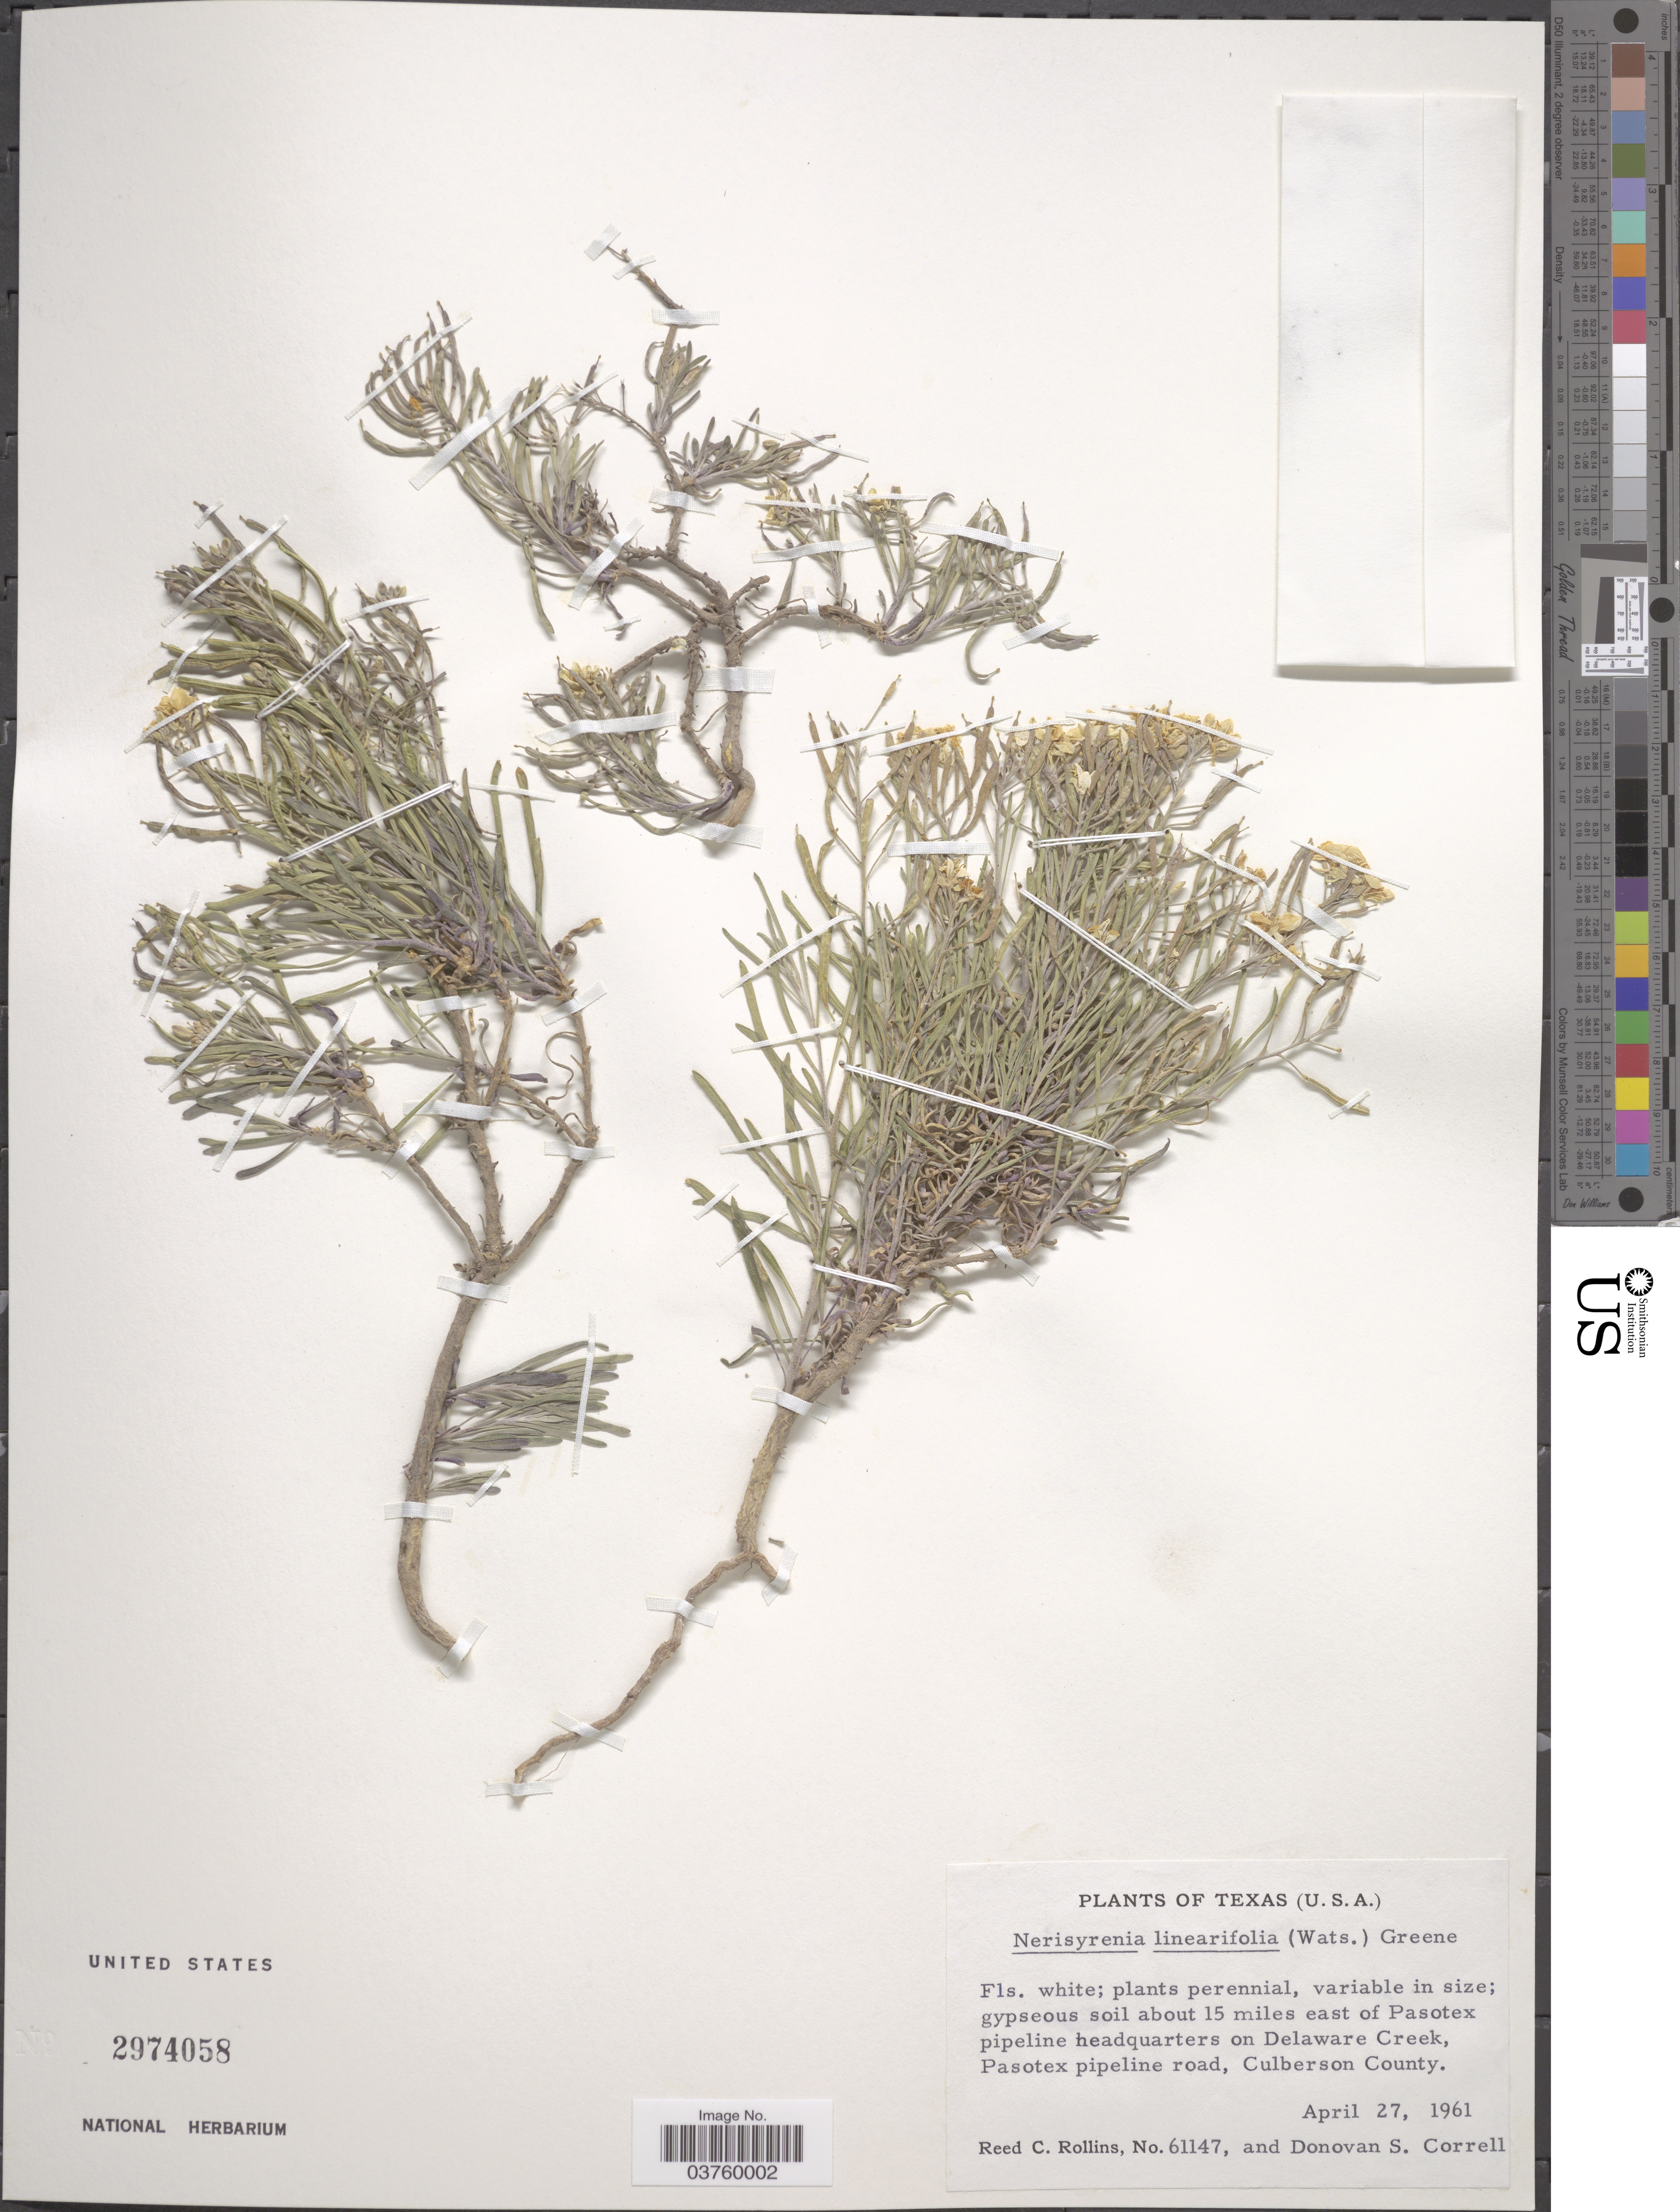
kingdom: Plantae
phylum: Tracheophyta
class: Magnoliopsida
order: Brassicales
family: Brassicaceae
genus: Nerisyrenia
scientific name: Nerisyrenia linearifolia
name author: (S. Watson) Greene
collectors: R. C. Rollins & D. S. Correll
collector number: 61147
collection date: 1961-04-27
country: United States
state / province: Texas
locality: About 15 miles east of Pasotex pipeline headquarters on Delaware Creek, Pasotex pipeline road, Culberson County.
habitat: gypseous soil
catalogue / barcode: US 2974058